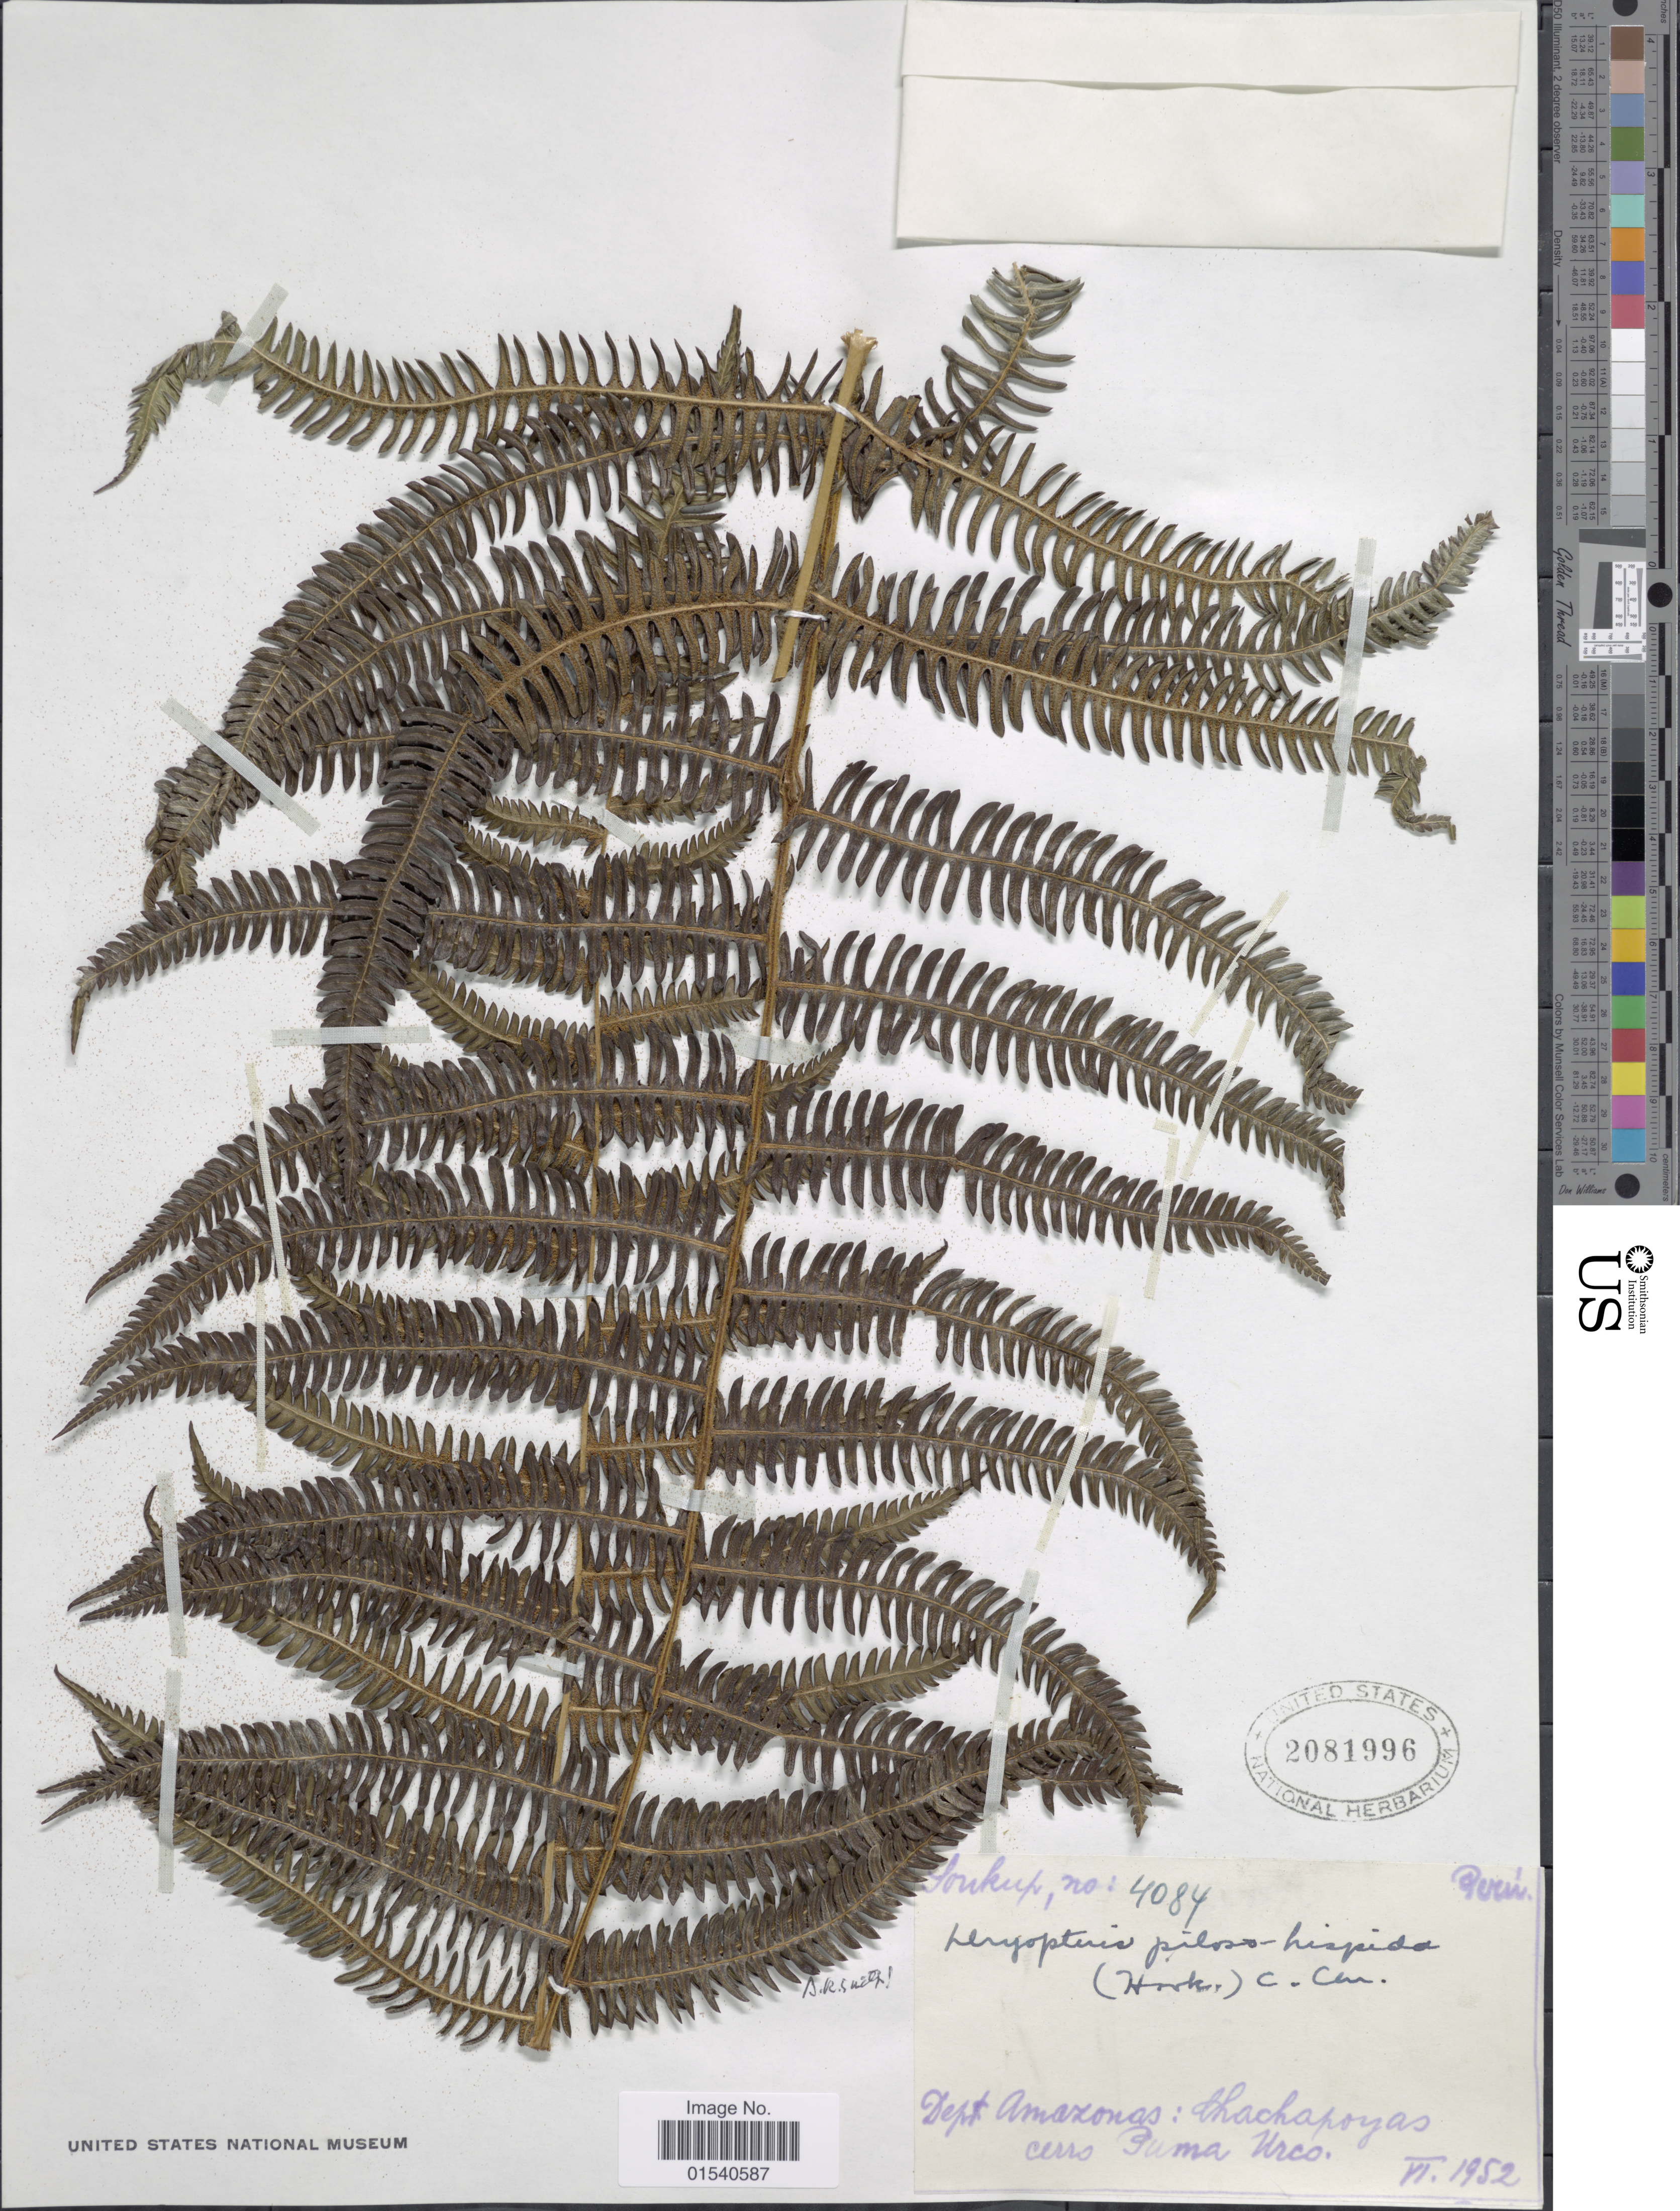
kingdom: Plantae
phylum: Tracheophyta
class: Polypodiopsida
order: Polypodiales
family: Thelypteridaceae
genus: Amauropelta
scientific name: Amauropelta pilosohispida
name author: (Hook.) A.R. Sm.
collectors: -- Soukup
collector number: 4084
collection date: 1952-06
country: Peru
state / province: Amazonas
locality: Chachapoyas, Cerro Puma Urco, Dept. Amazonas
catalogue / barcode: US 2081996